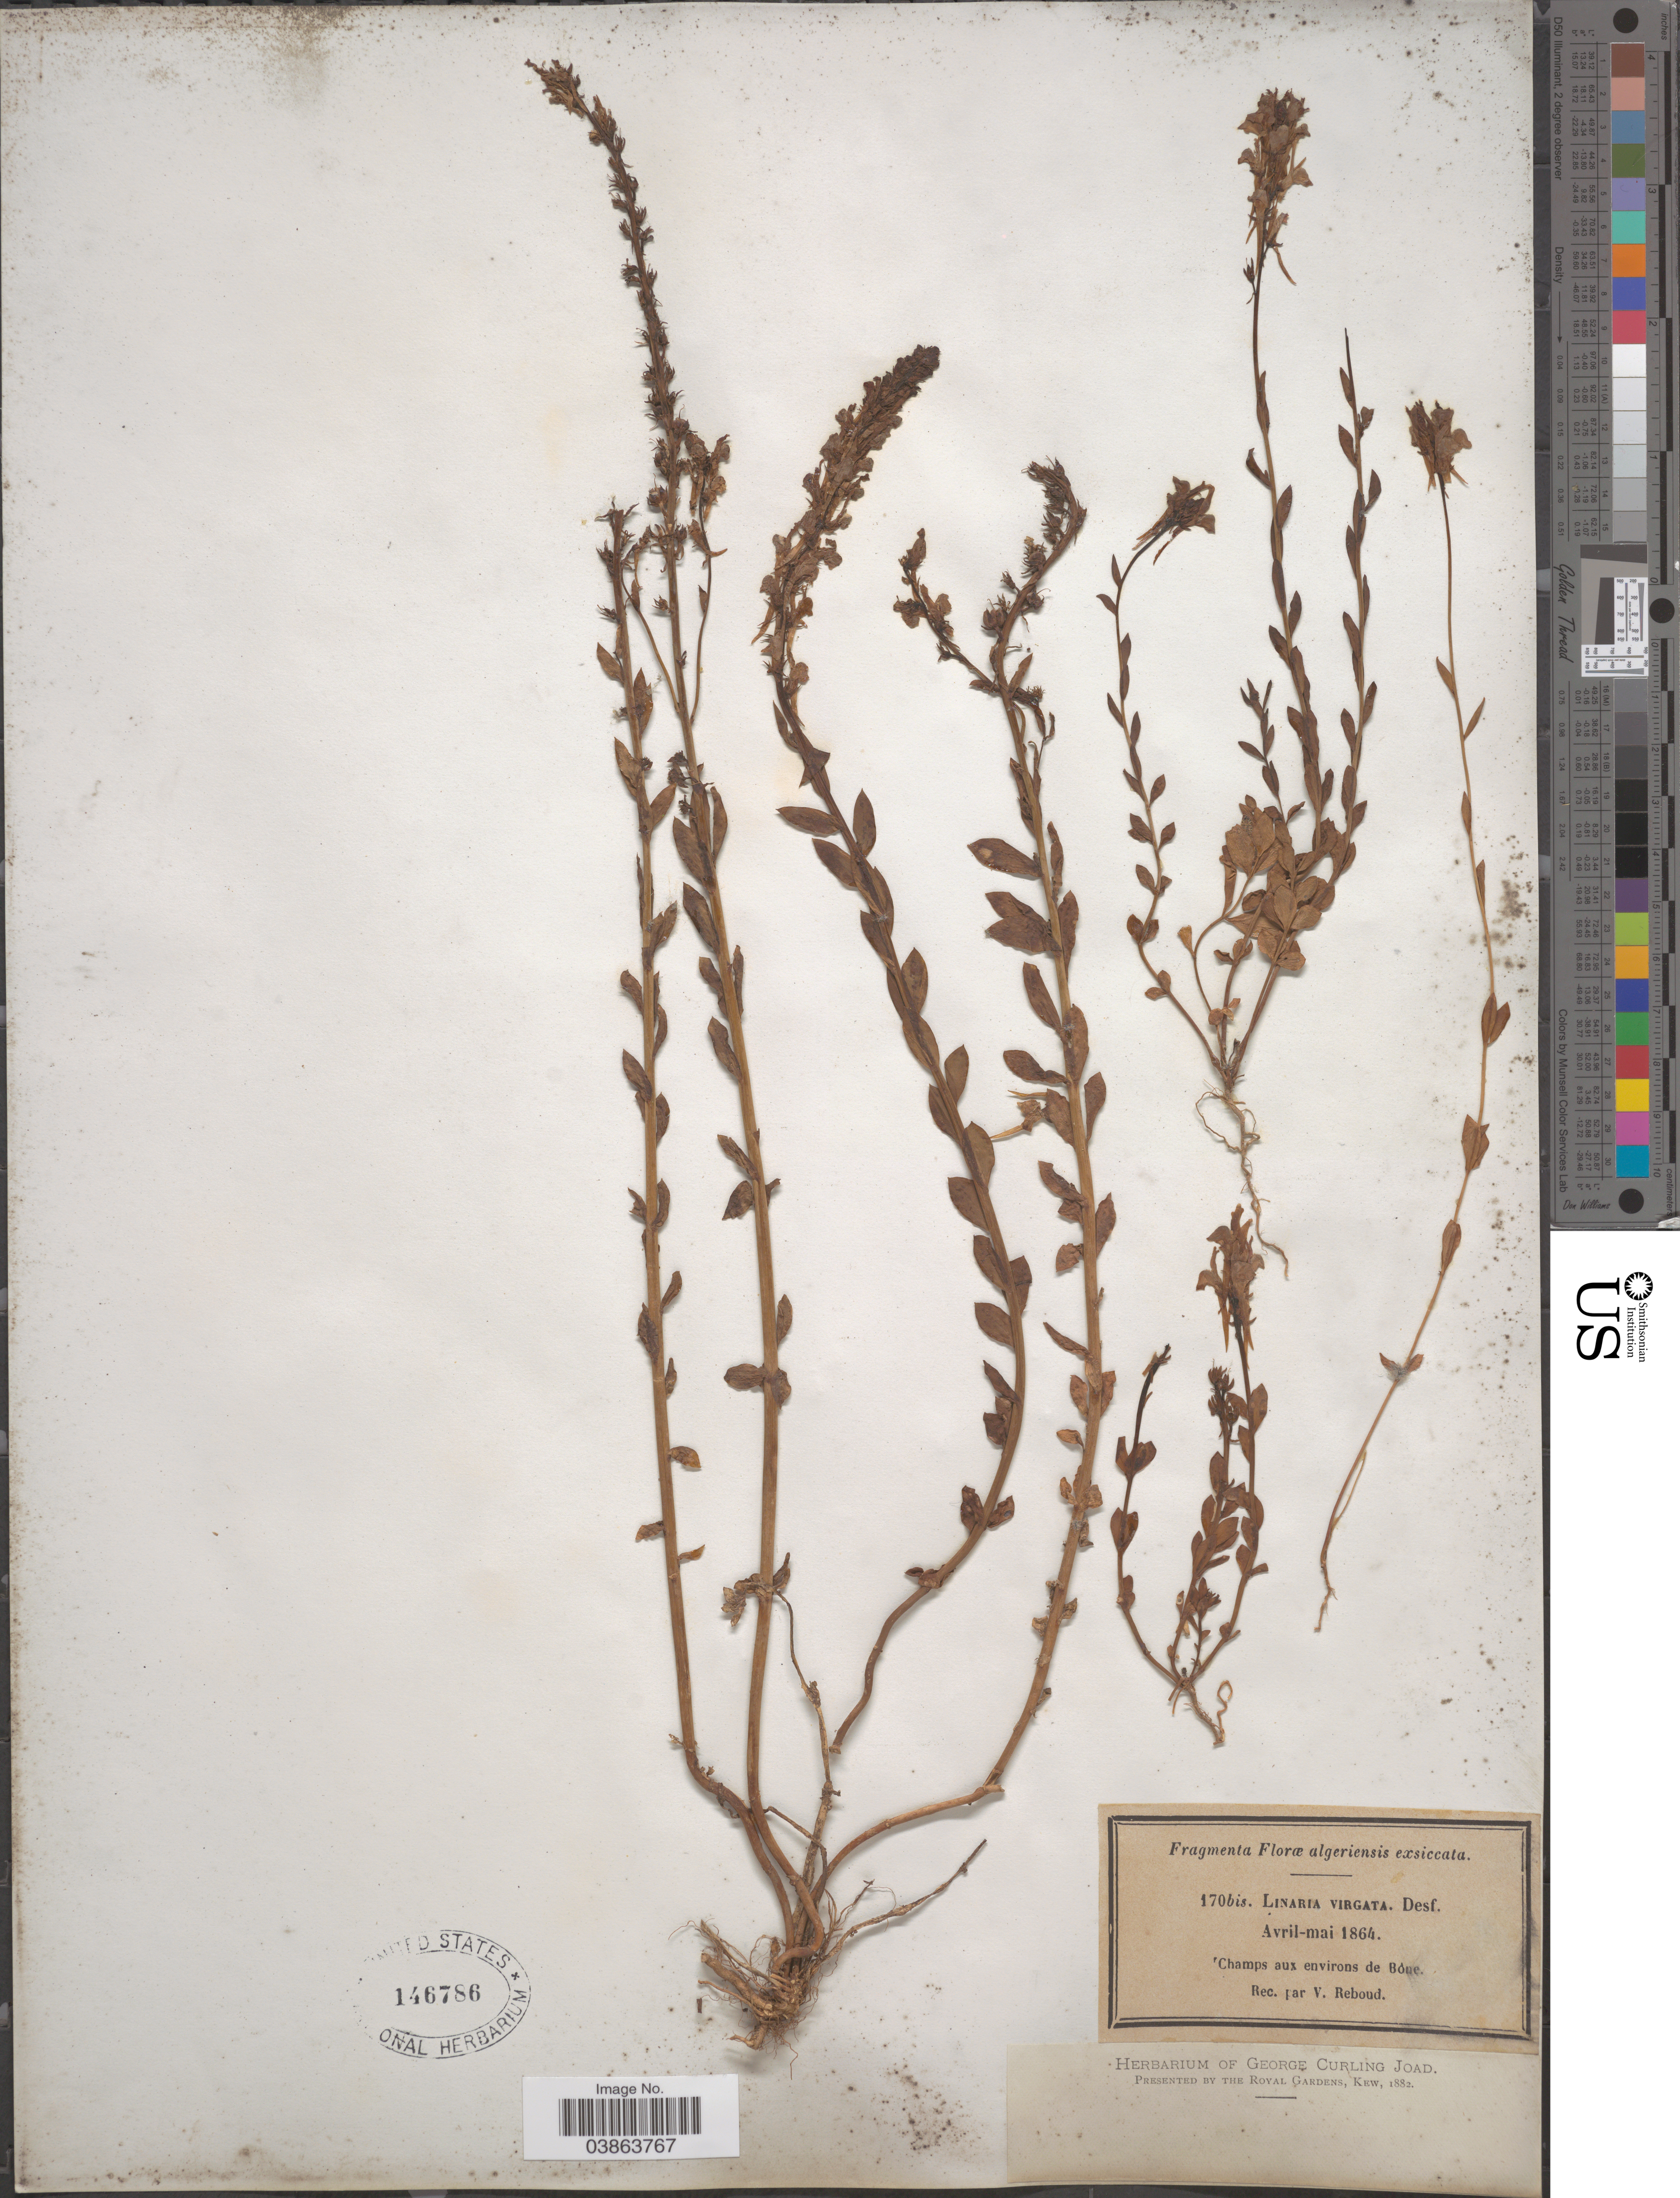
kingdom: Plantae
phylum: Tracheophyta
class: Magnoliopsida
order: Lamiales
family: Plantaginaceae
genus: Linaria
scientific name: Linaria virgata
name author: Desf.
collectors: V. Reboud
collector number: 170bis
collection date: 1864-04/1864-05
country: Algeria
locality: Champs aux environs de Bóue.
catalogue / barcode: US 146786